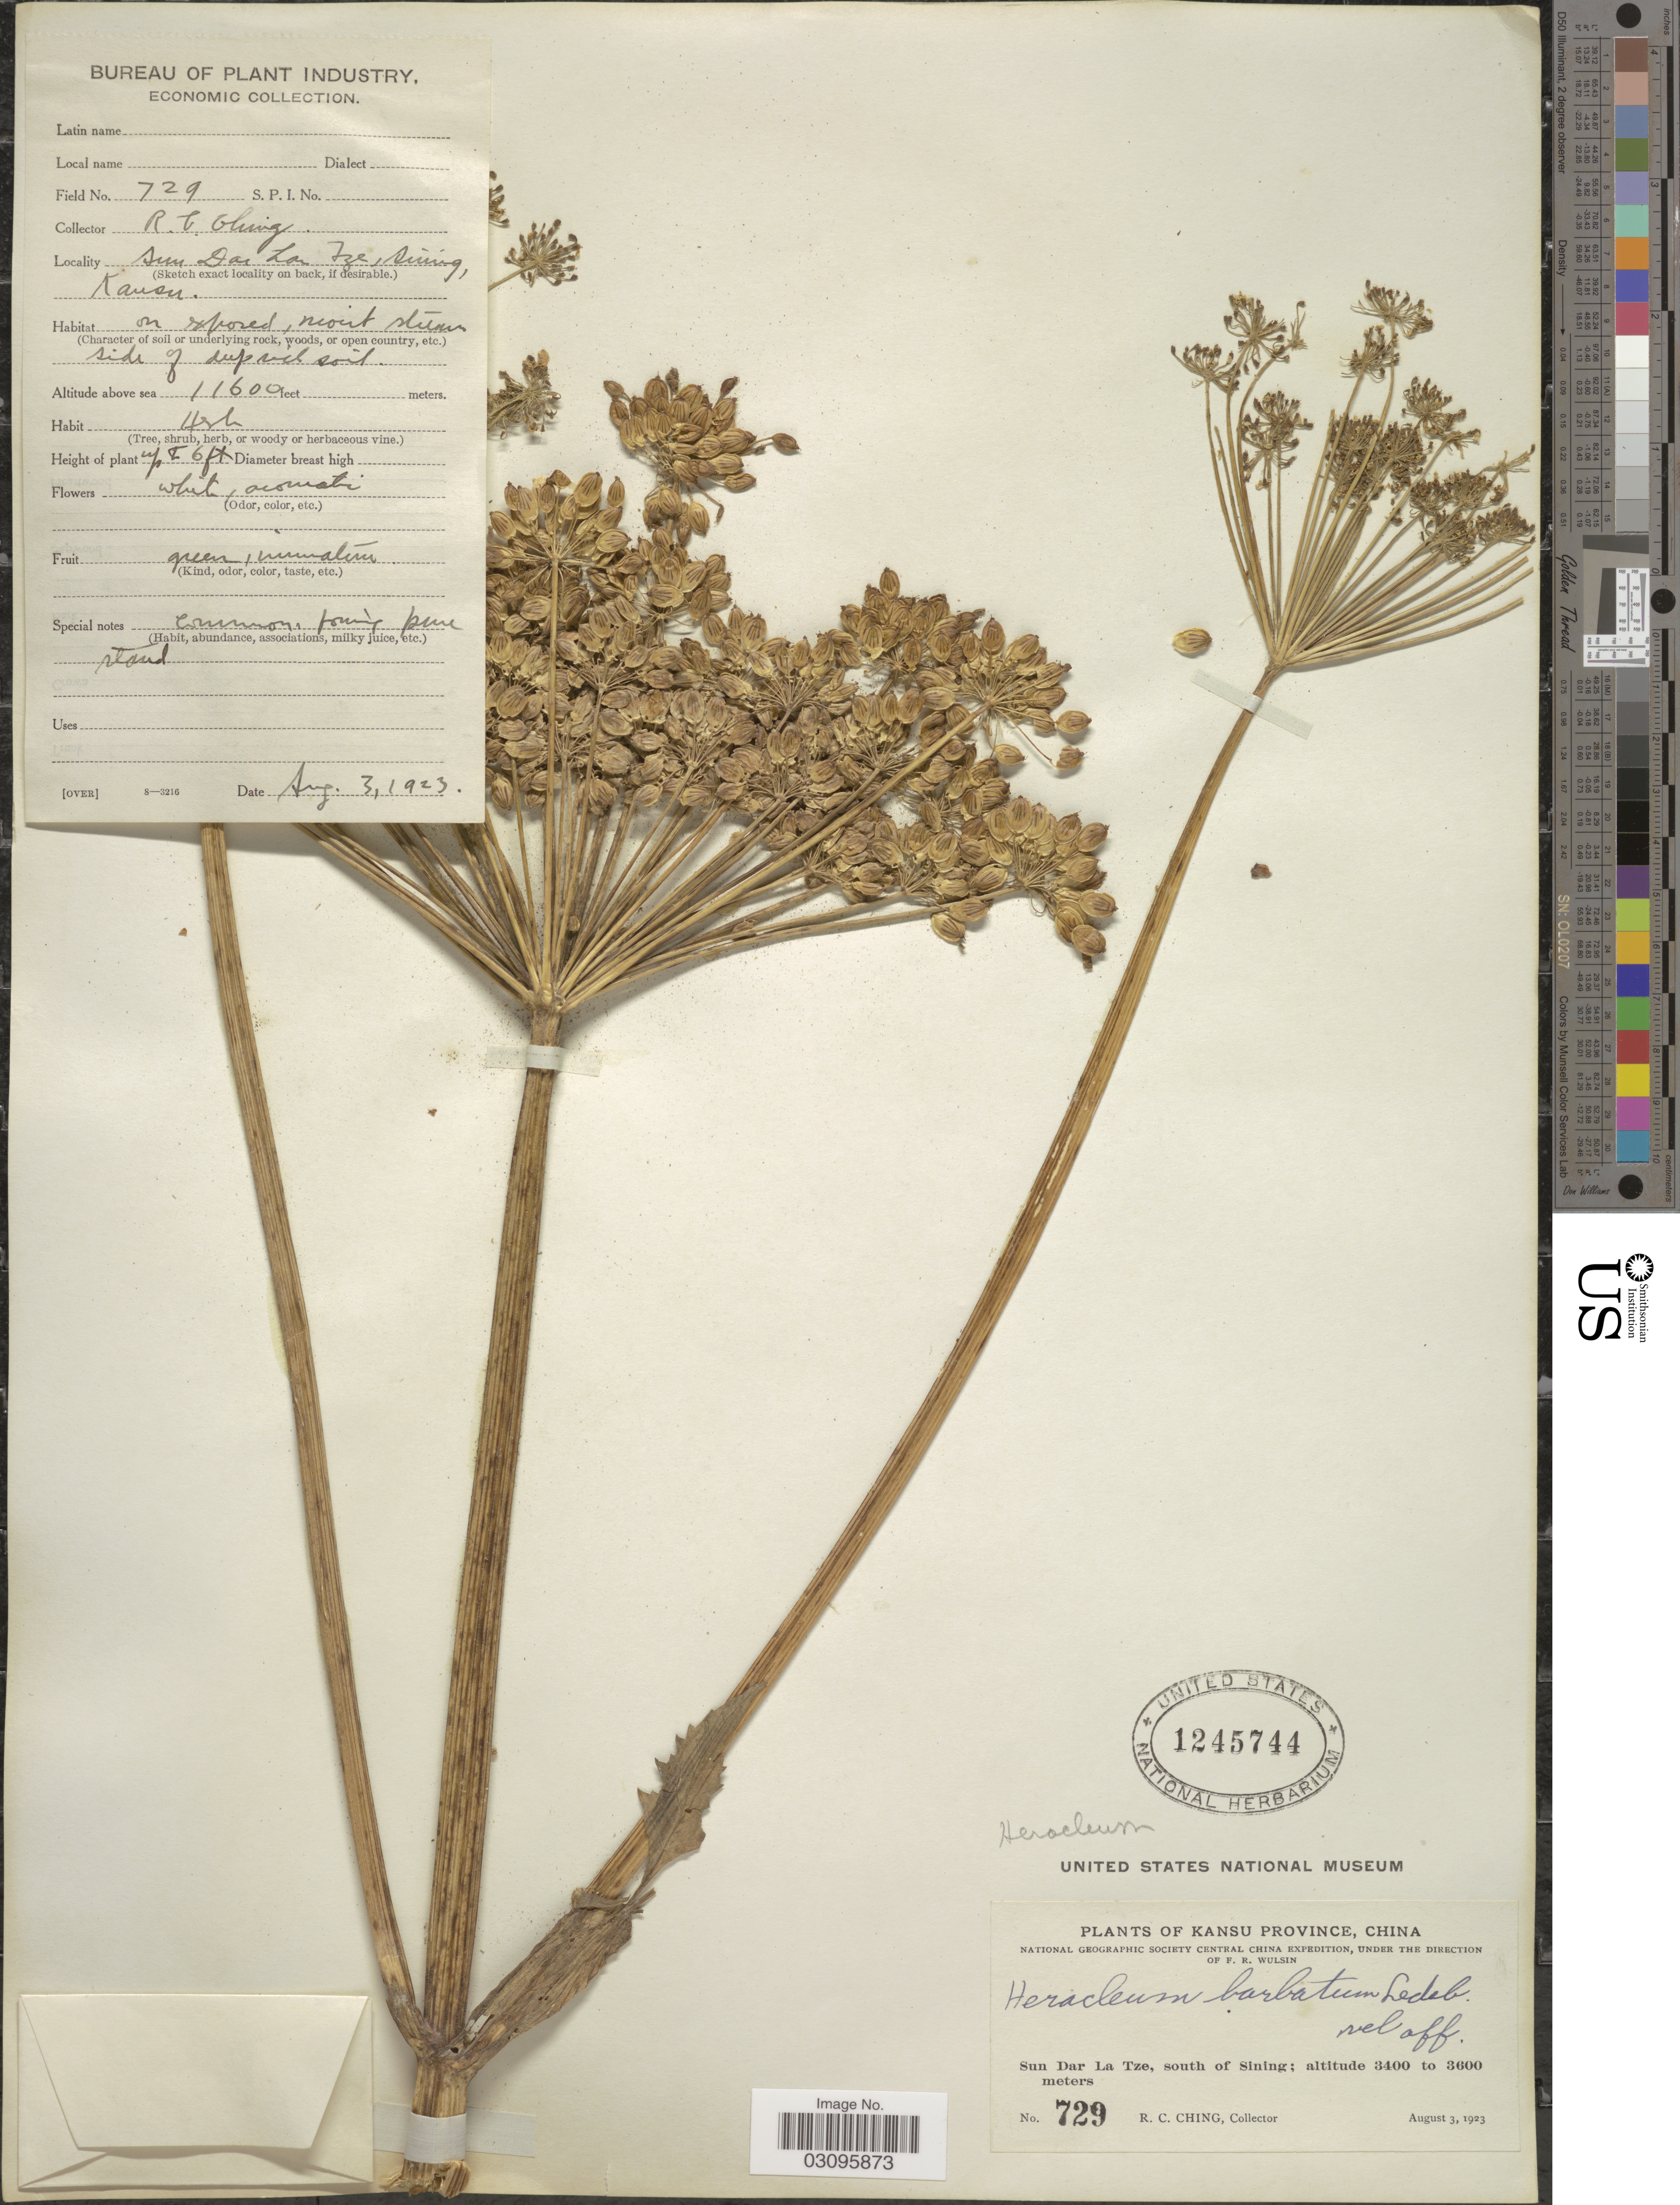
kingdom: Plantae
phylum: Tracheophyta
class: Magnoliopsida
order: Apiales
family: Apiaceae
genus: Heracleum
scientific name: Heracleum barbatum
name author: Ledeb.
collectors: R. C. Ching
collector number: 729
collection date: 1923-08-03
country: China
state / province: Gansu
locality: Kansu Province. Sun Dar La Tze, south of Sining.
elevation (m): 3536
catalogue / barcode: US 1245744